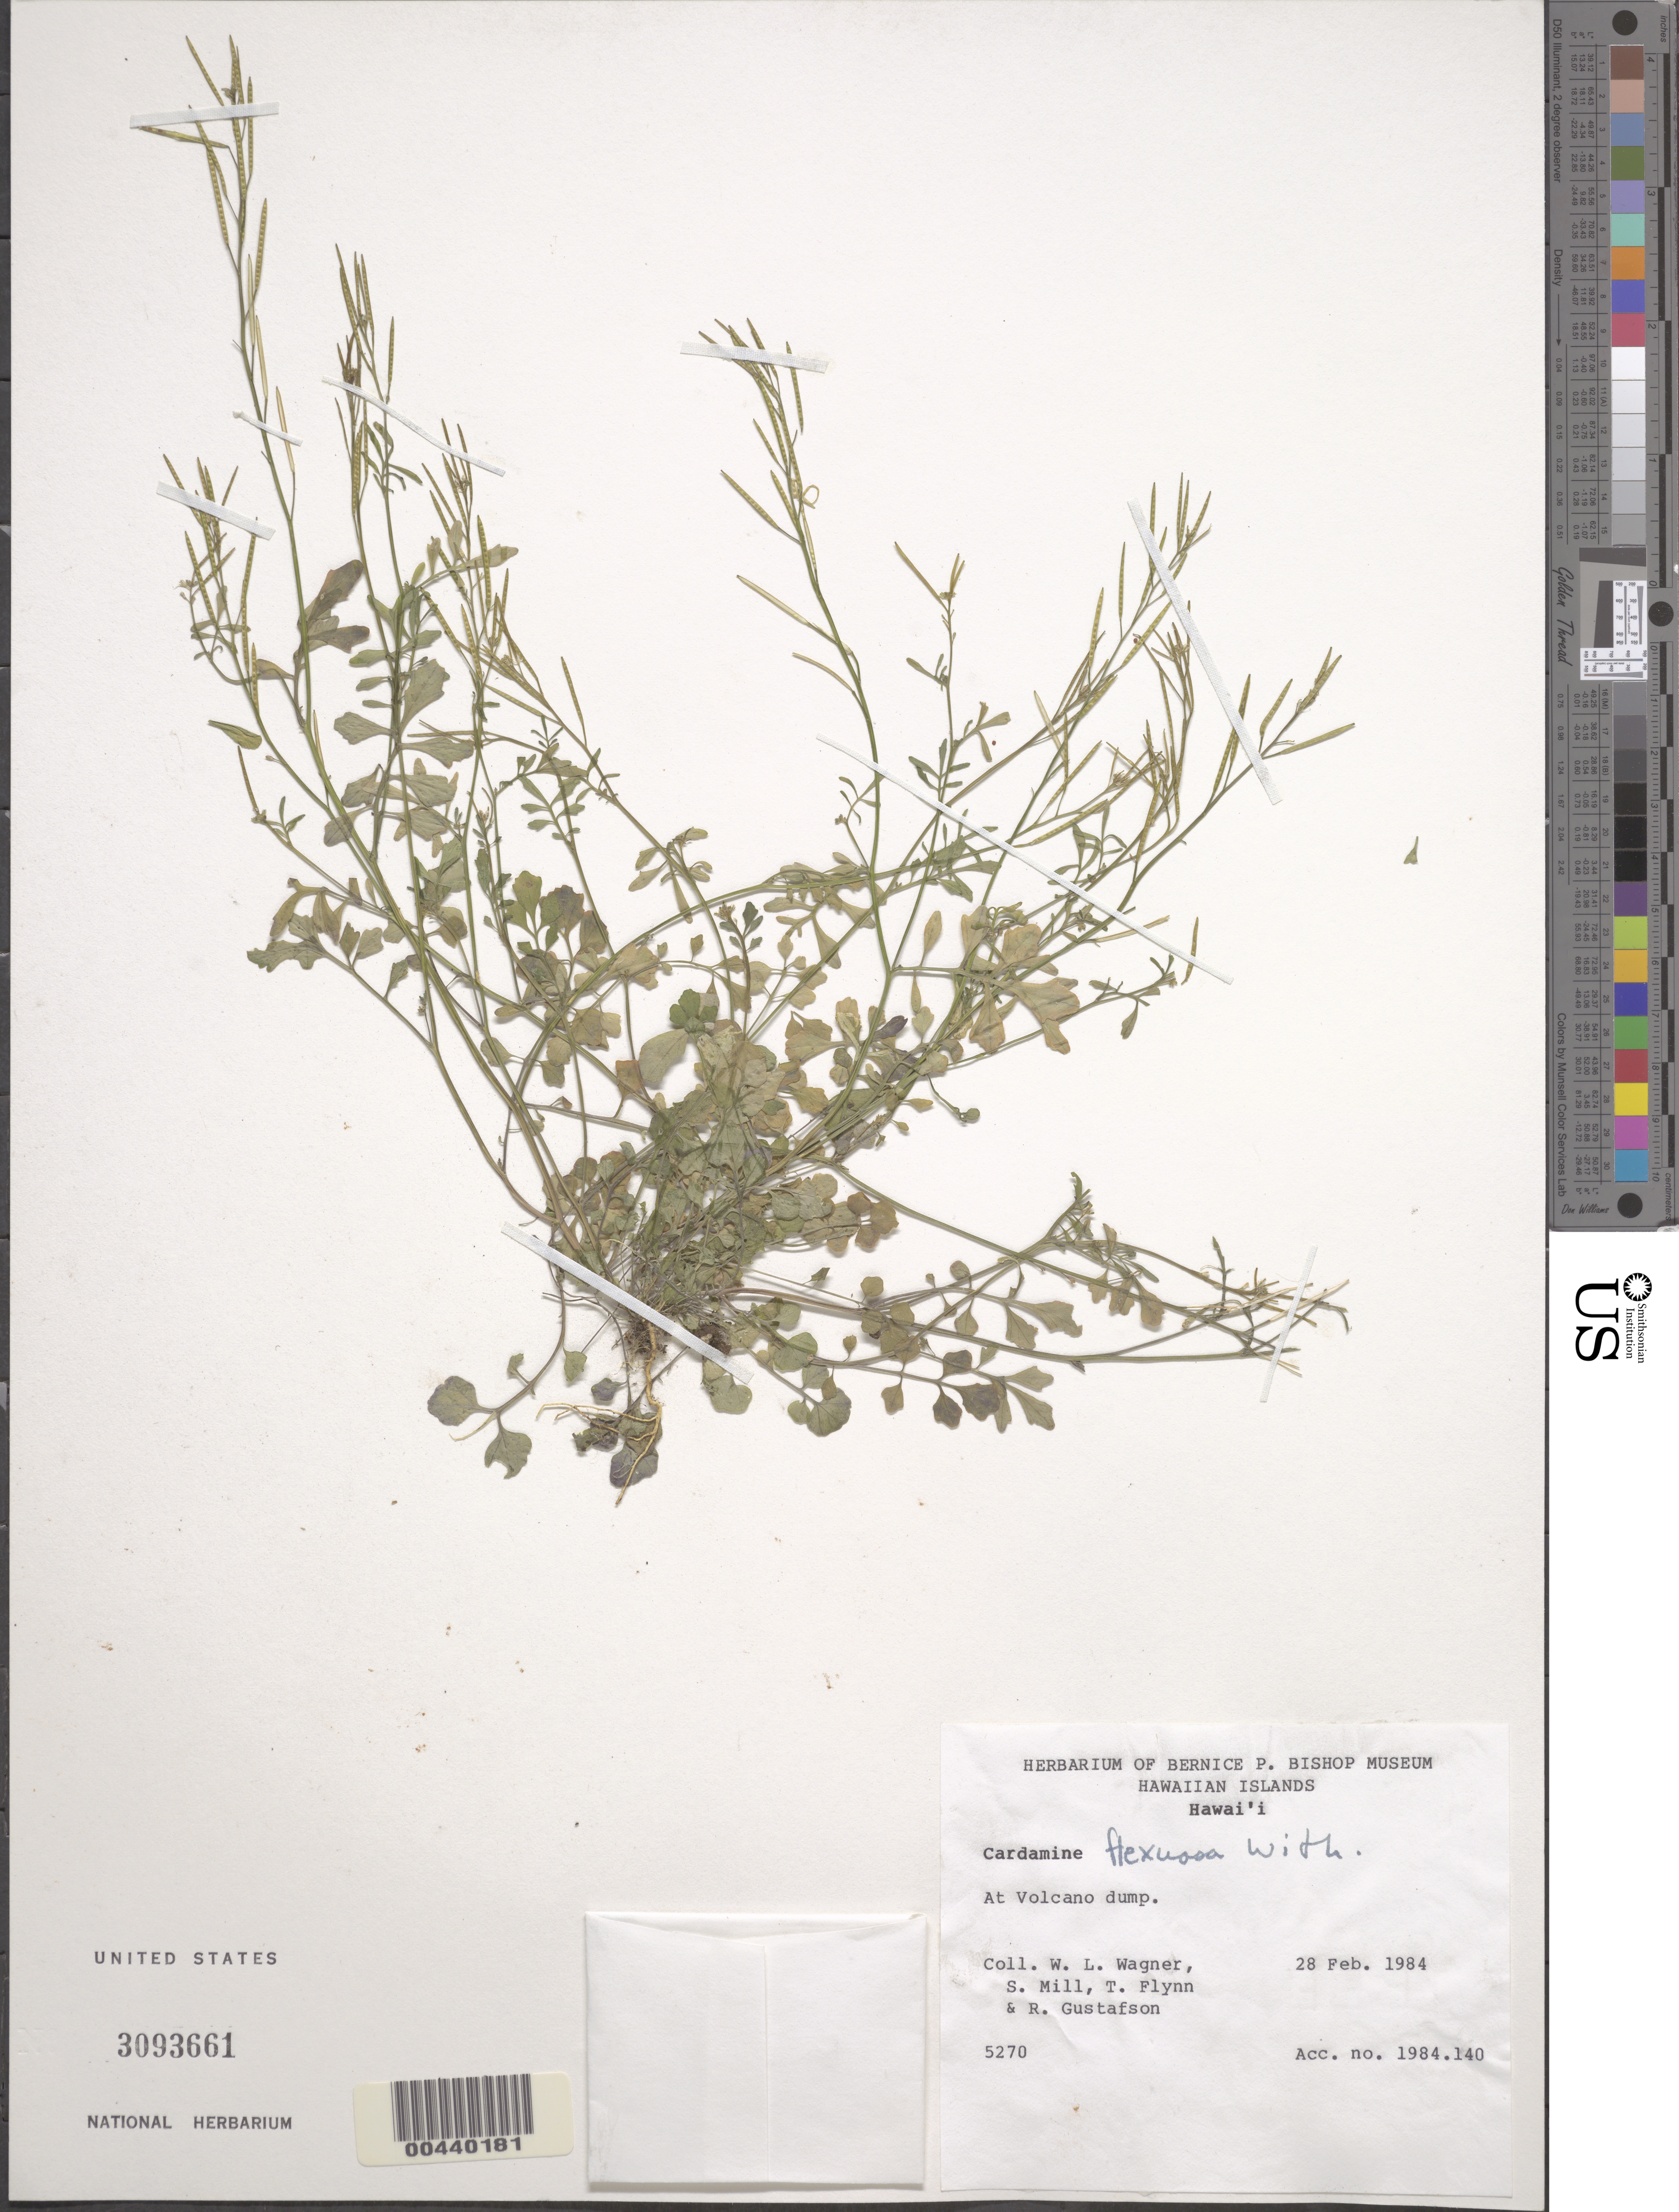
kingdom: Plantae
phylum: Tracheophyta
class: Magnoliopsida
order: Brassicales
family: Brassicaceae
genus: Cardamine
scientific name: Cardamine occulta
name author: Hornem.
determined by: Wagner, W. L., (BOT), Smithsonian Institution - National Museum of Natural History (UNITED STATES)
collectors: W. L. Wagner, S. W. Miller, T. W. Flynn & R. Gustafson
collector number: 5270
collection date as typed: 28 Feb 1984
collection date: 1984-02-28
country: United States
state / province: Hawaii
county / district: Hawaii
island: Hawaii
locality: At Volcano dump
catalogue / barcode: US 3093661